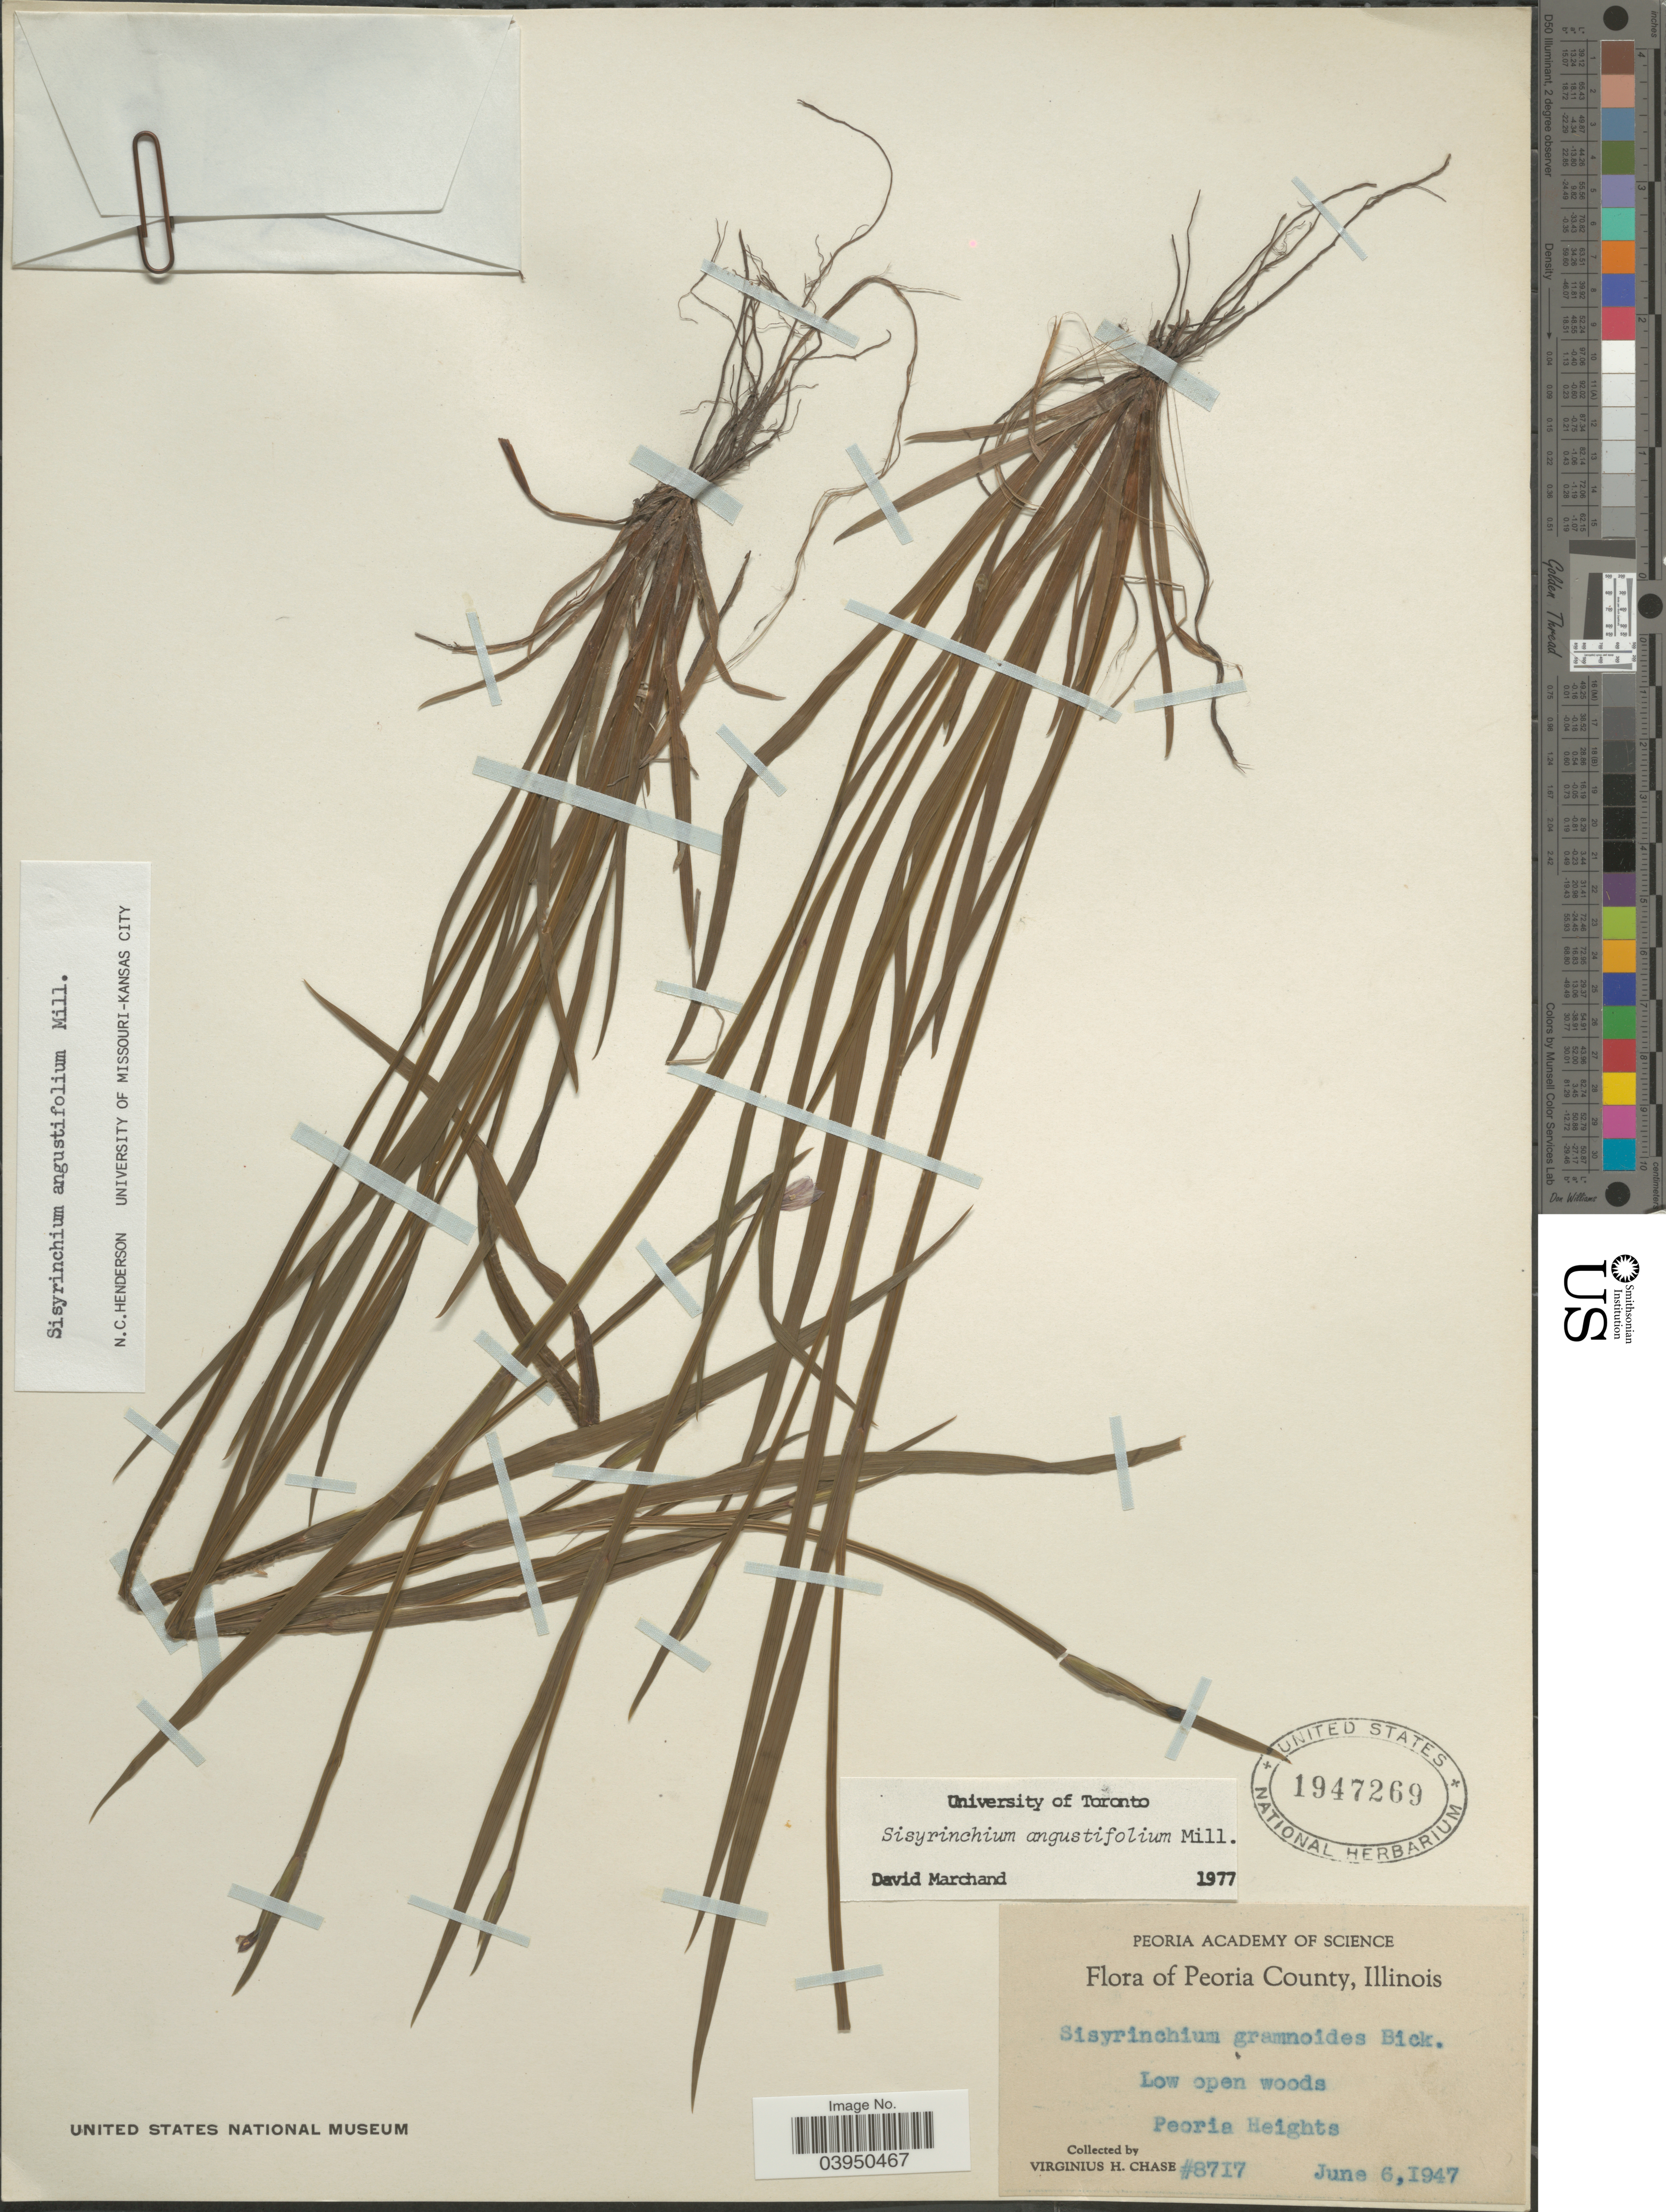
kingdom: Plantae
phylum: Tracheophyta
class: Liliopsida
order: Asparagales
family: Iridaceae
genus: Sisyrinchium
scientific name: Sisyrinchium angustifolium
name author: Mill.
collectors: V. H. Chase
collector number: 8717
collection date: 1947-06-06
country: United States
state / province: Illinois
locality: Peoria County. Low open woods. Peoria Heights.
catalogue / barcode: US 1947269